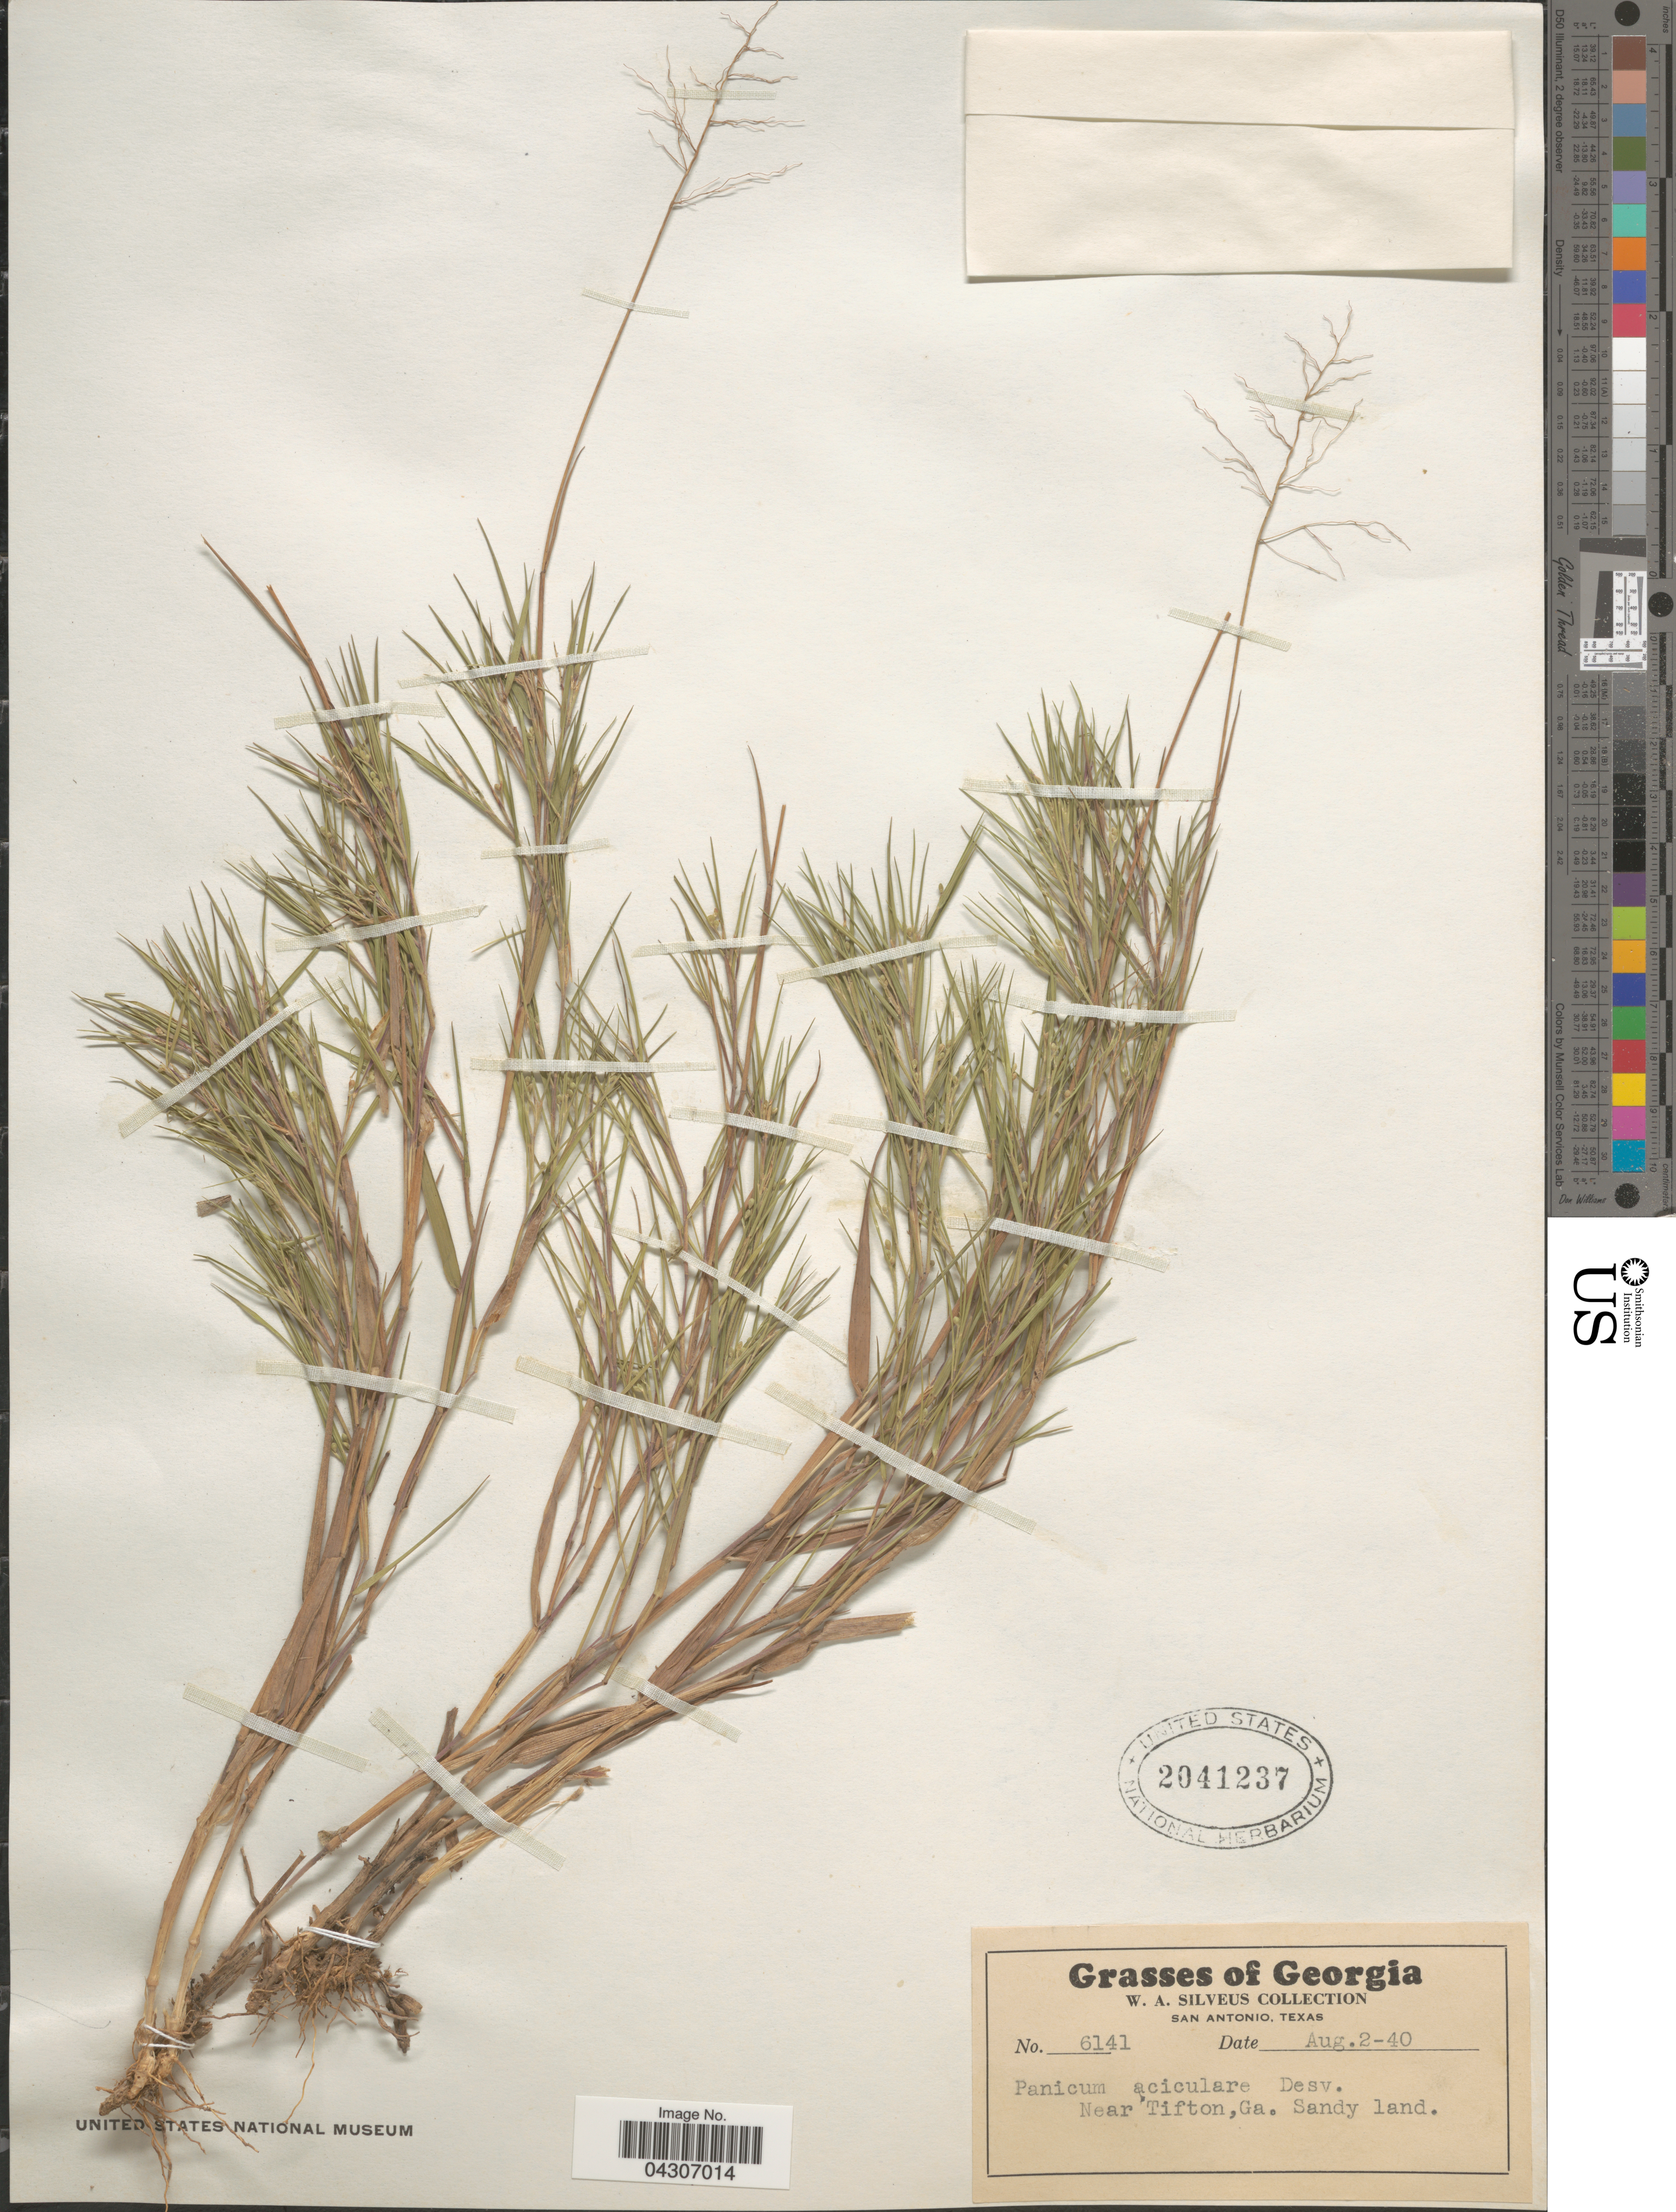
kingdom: Plantae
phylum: Tracheophyta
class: Liliopsida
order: Poales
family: Poaceae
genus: Dichanthelium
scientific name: Dichanthelium aciculare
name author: (Desv. ex Poir.) Gould & C.A. Clark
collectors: W. Silveus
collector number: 6141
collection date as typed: Transcribed d/m/y: 2/8/40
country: United States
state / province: Georgia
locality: Near Tifton.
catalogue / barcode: US 2041237